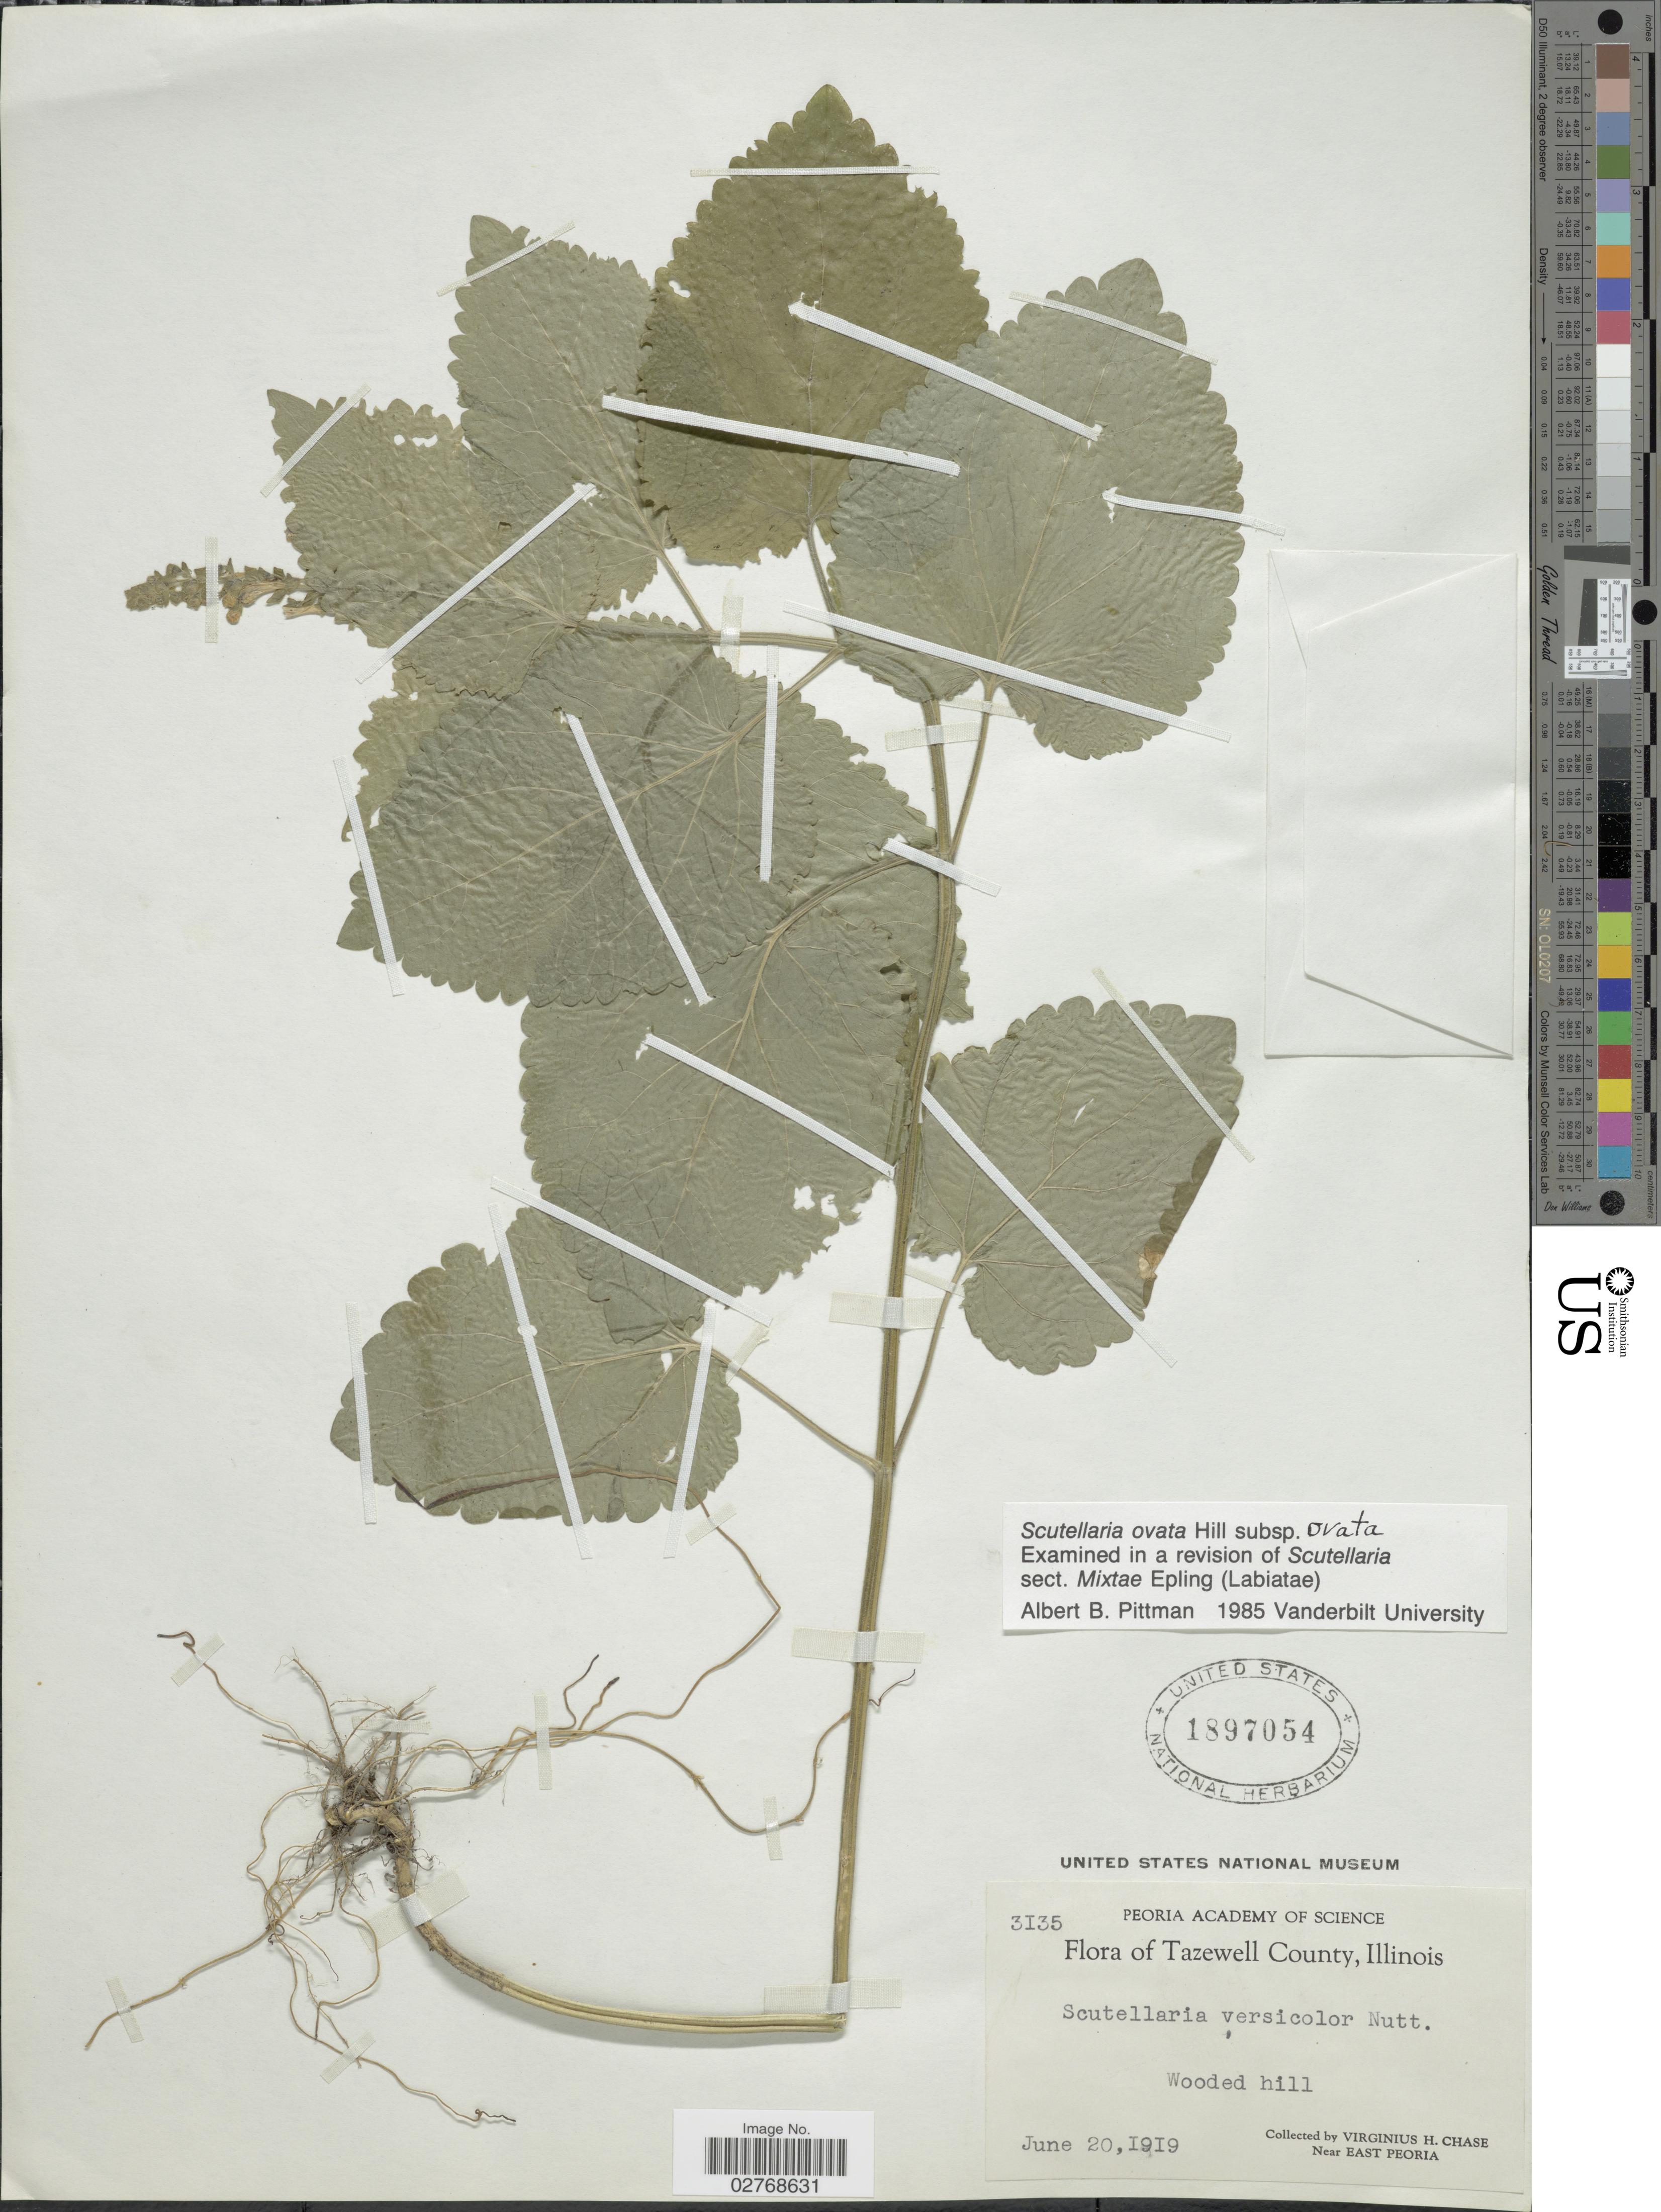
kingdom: Plantae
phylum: Tracheophyta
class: Magnoliopsida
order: Lamiales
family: Lamiaceae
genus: Scutellaria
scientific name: Scutellaria ovata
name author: Hill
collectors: V. H. Chase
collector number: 3135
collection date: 1919-06-20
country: United States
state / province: Illinois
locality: Tazewell County. Near East Peoria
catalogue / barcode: US 189054